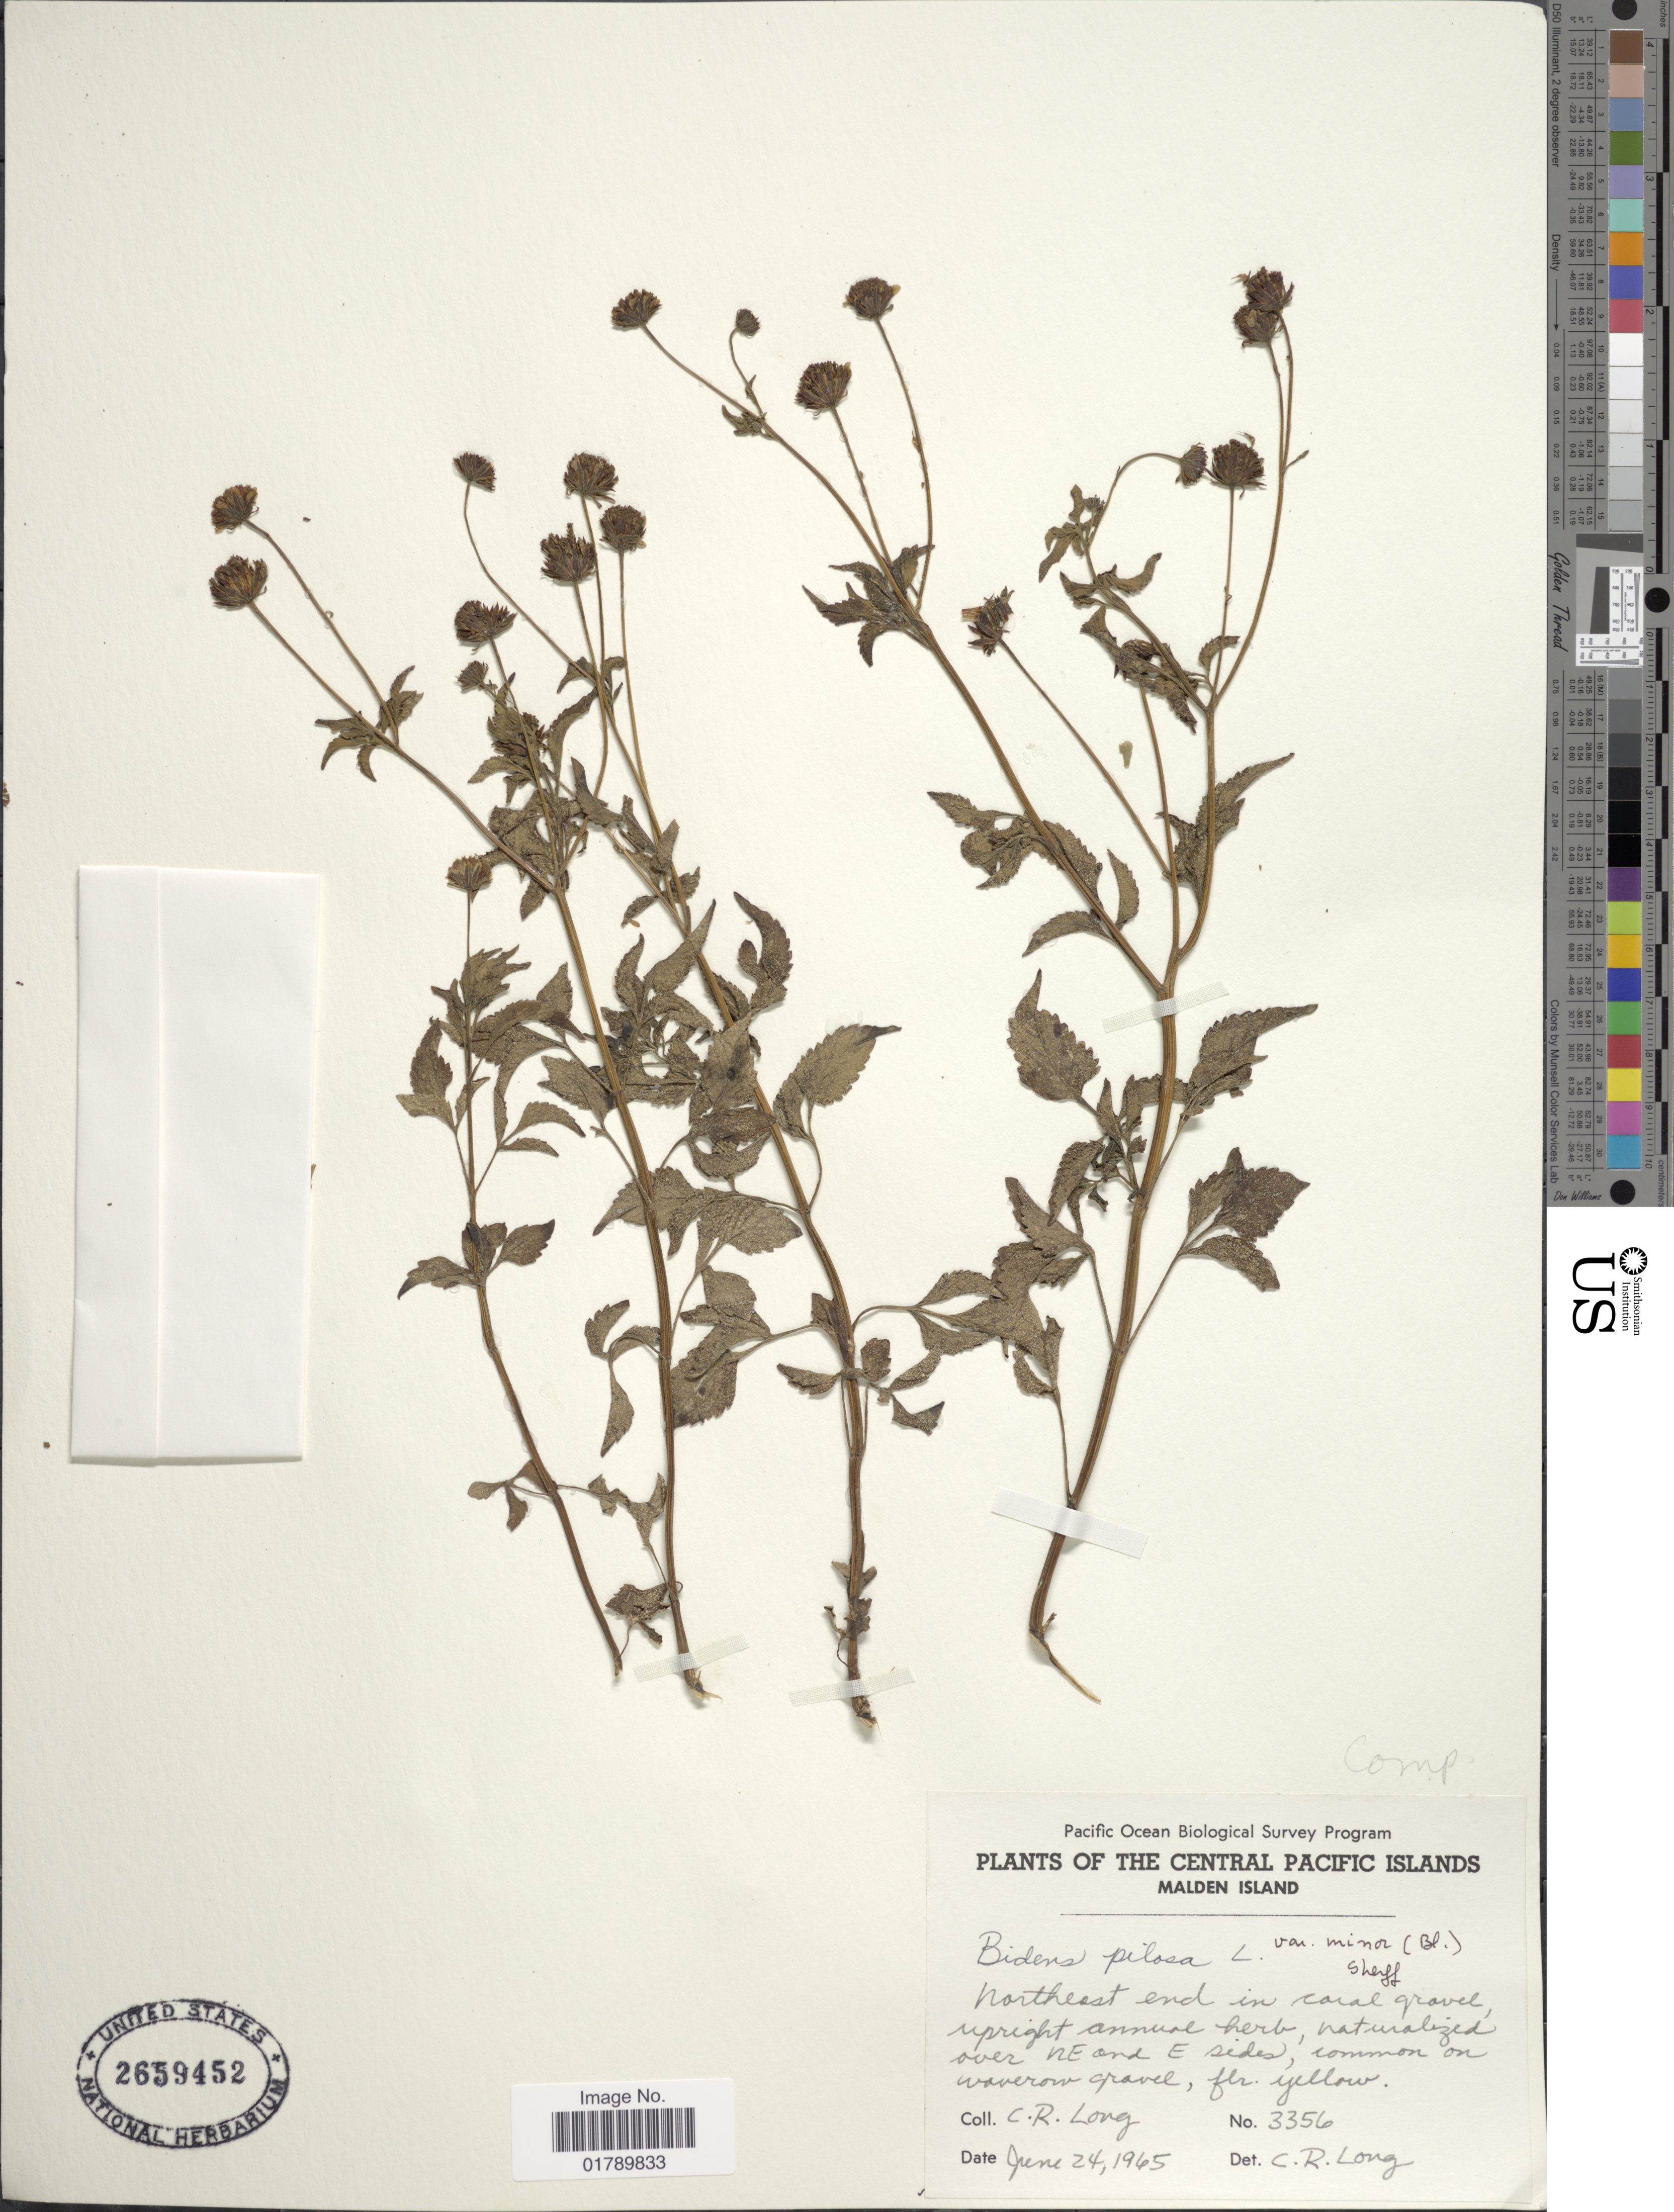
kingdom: Plantae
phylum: Tracheophyta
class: Magnoliopsida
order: Asterales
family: Asteraceae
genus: Bidens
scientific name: Bidens pilosa var. minor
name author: (Blume) Sherff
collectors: C. R. Long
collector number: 3356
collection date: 1965-06-24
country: Kiribati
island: Malden Island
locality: Central Pacific Islands. Malden island, northeast end in coral gravel. naturalized over NE and E sides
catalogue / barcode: US 2659452